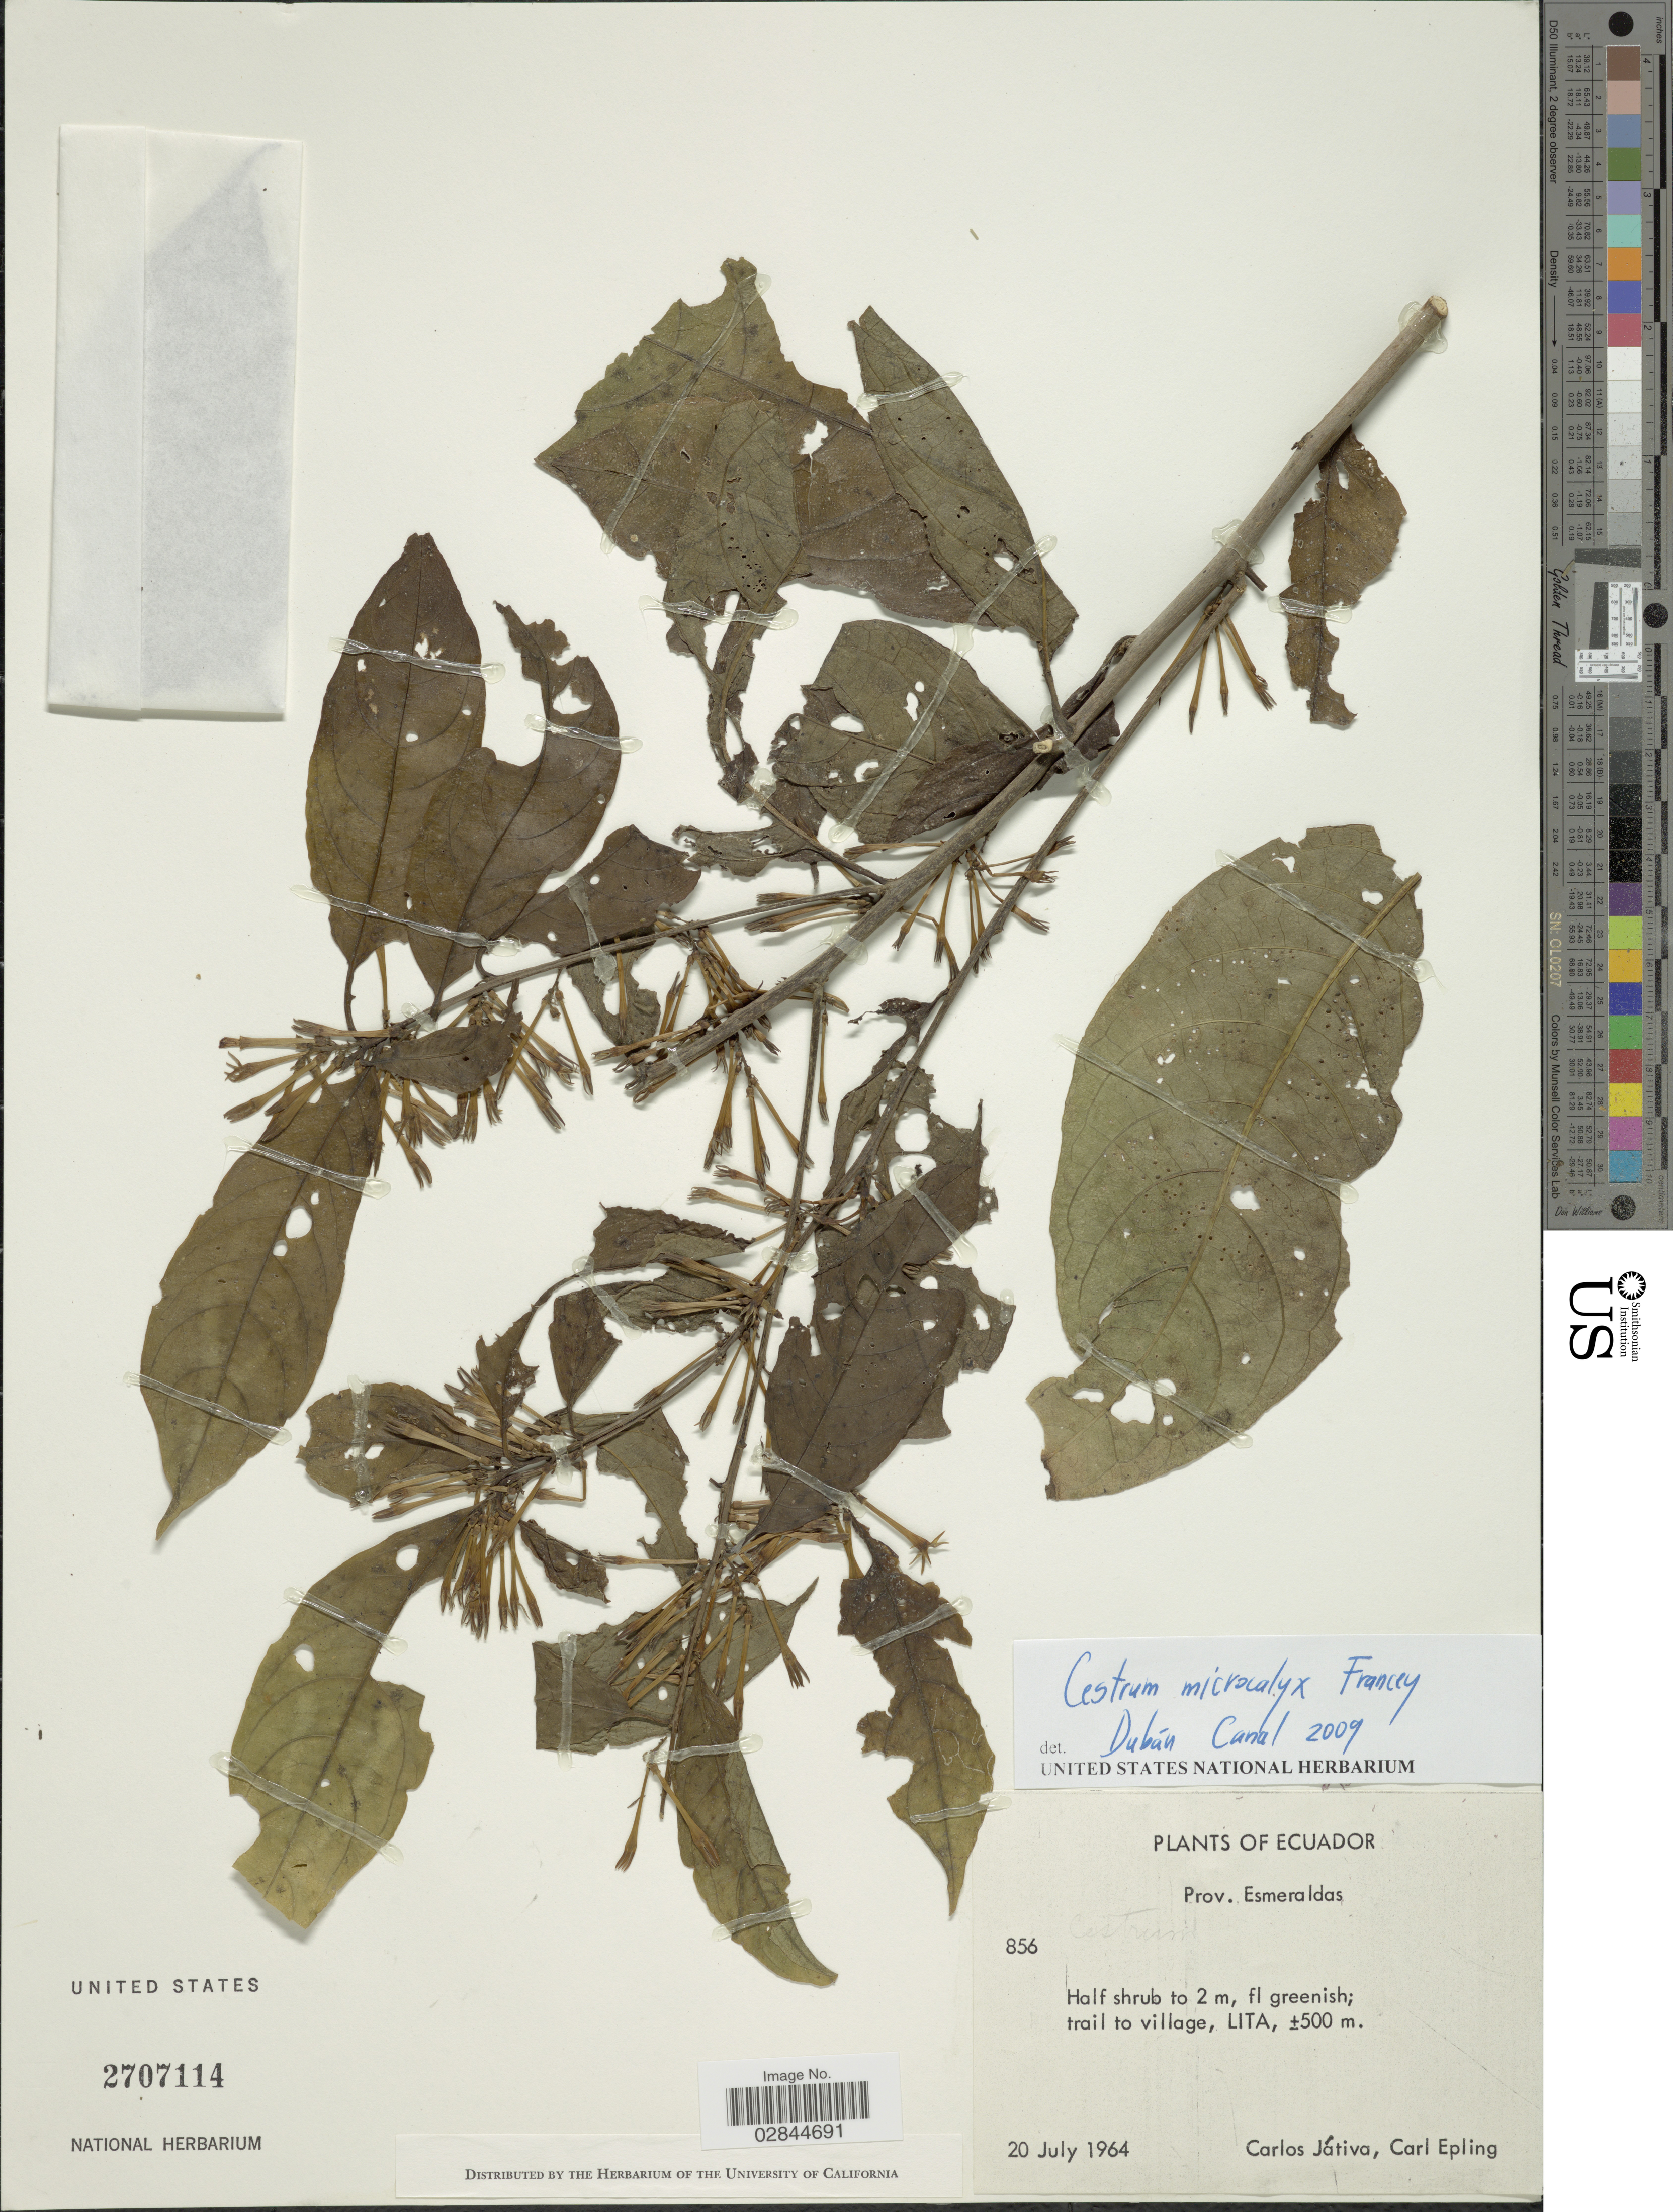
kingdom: Plantae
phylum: Tracheophyta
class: Magnoliopsida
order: Solanales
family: Solanaceae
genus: Cestrum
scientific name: Cestrum microcalyx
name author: Francey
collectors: C. D. Játiva & C. C. Epling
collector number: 856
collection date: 1964-07-20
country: Ecuador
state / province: Esmeraldas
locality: Trail to village, Lita.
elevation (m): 500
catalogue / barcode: US 2707114